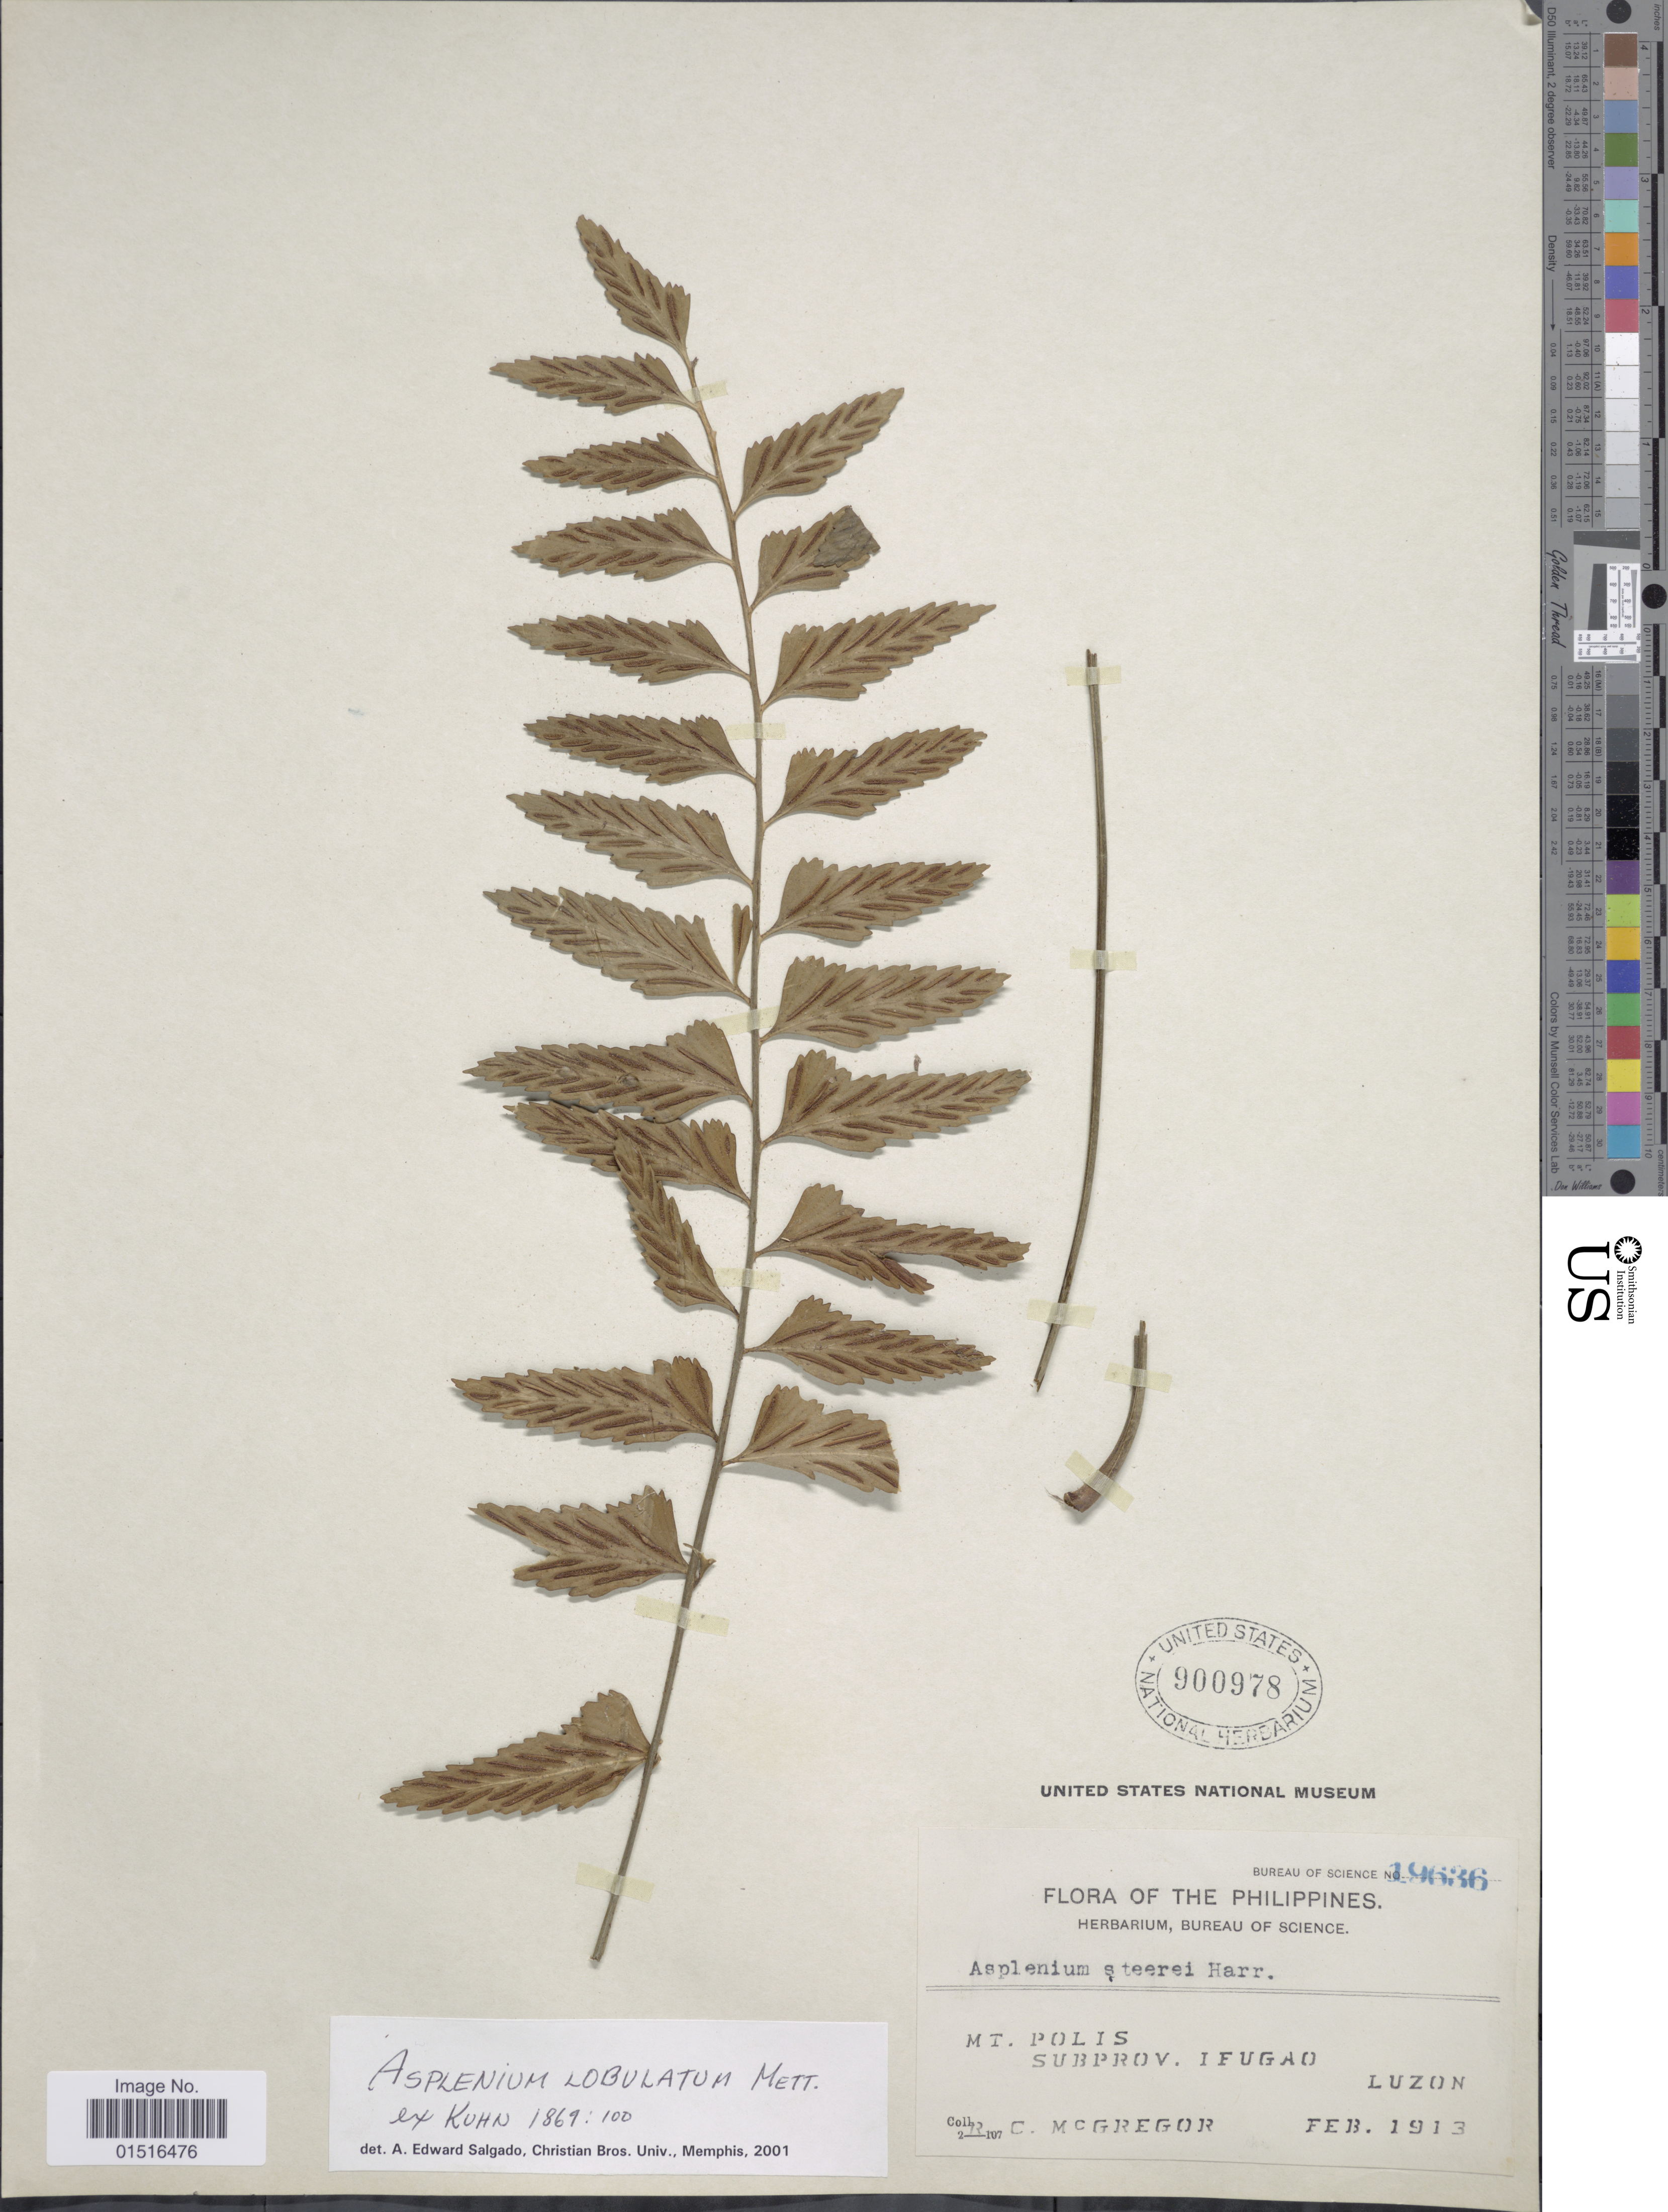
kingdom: Plantae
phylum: Tracheophyta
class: Polypodiopsida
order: Polypodiales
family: Aspleniaceae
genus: Asplenium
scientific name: Asplenium lobulatum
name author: Mett.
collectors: C. McGregor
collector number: Bureau of Science 19636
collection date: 1913-02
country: Philippines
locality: Mt. Polis, Subprov. Ifugao, Luzon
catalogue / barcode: US 900978